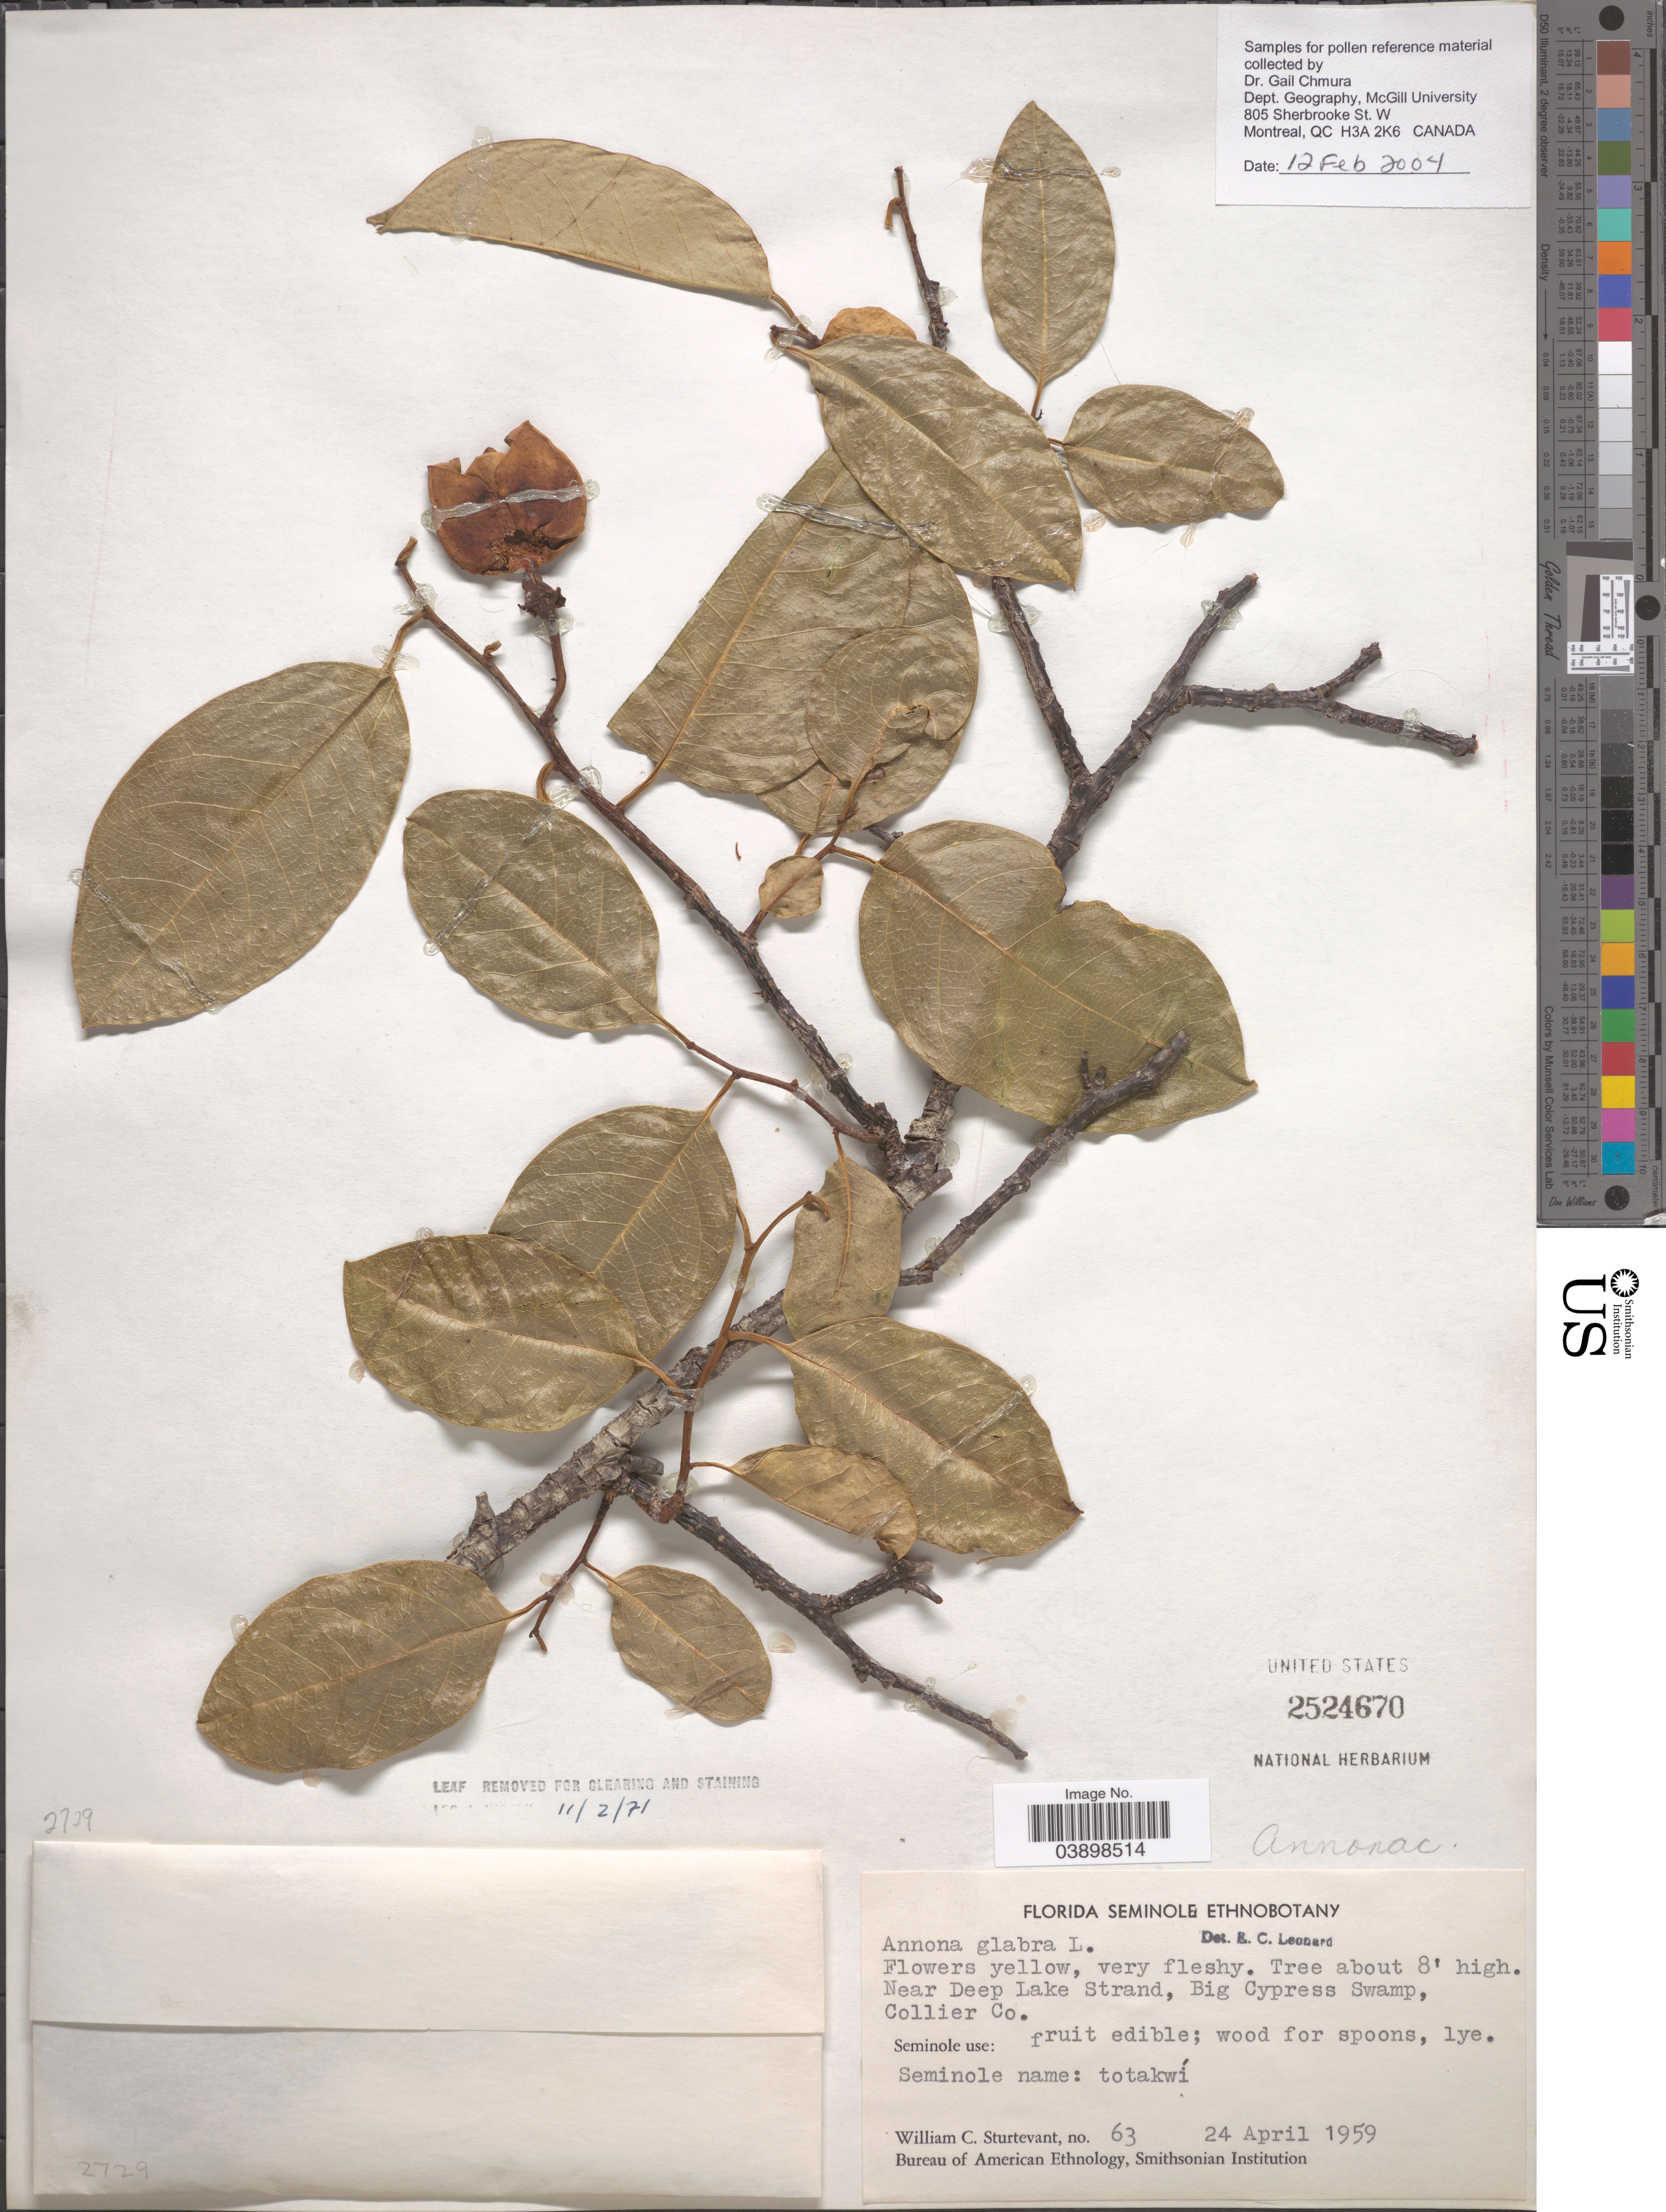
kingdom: Plantae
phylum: Tracheophyta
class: Magnoliopsida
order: Magnoliales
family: Annonaceae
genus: Annona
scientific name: Annona glabra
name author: L.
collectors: W. Sturtevant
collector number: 63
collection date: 1959-04-24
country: United States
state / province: Florida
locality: Near Deep Lake Strand, Big Cypress Swamp, Collier Co.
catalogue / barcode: US 2524670